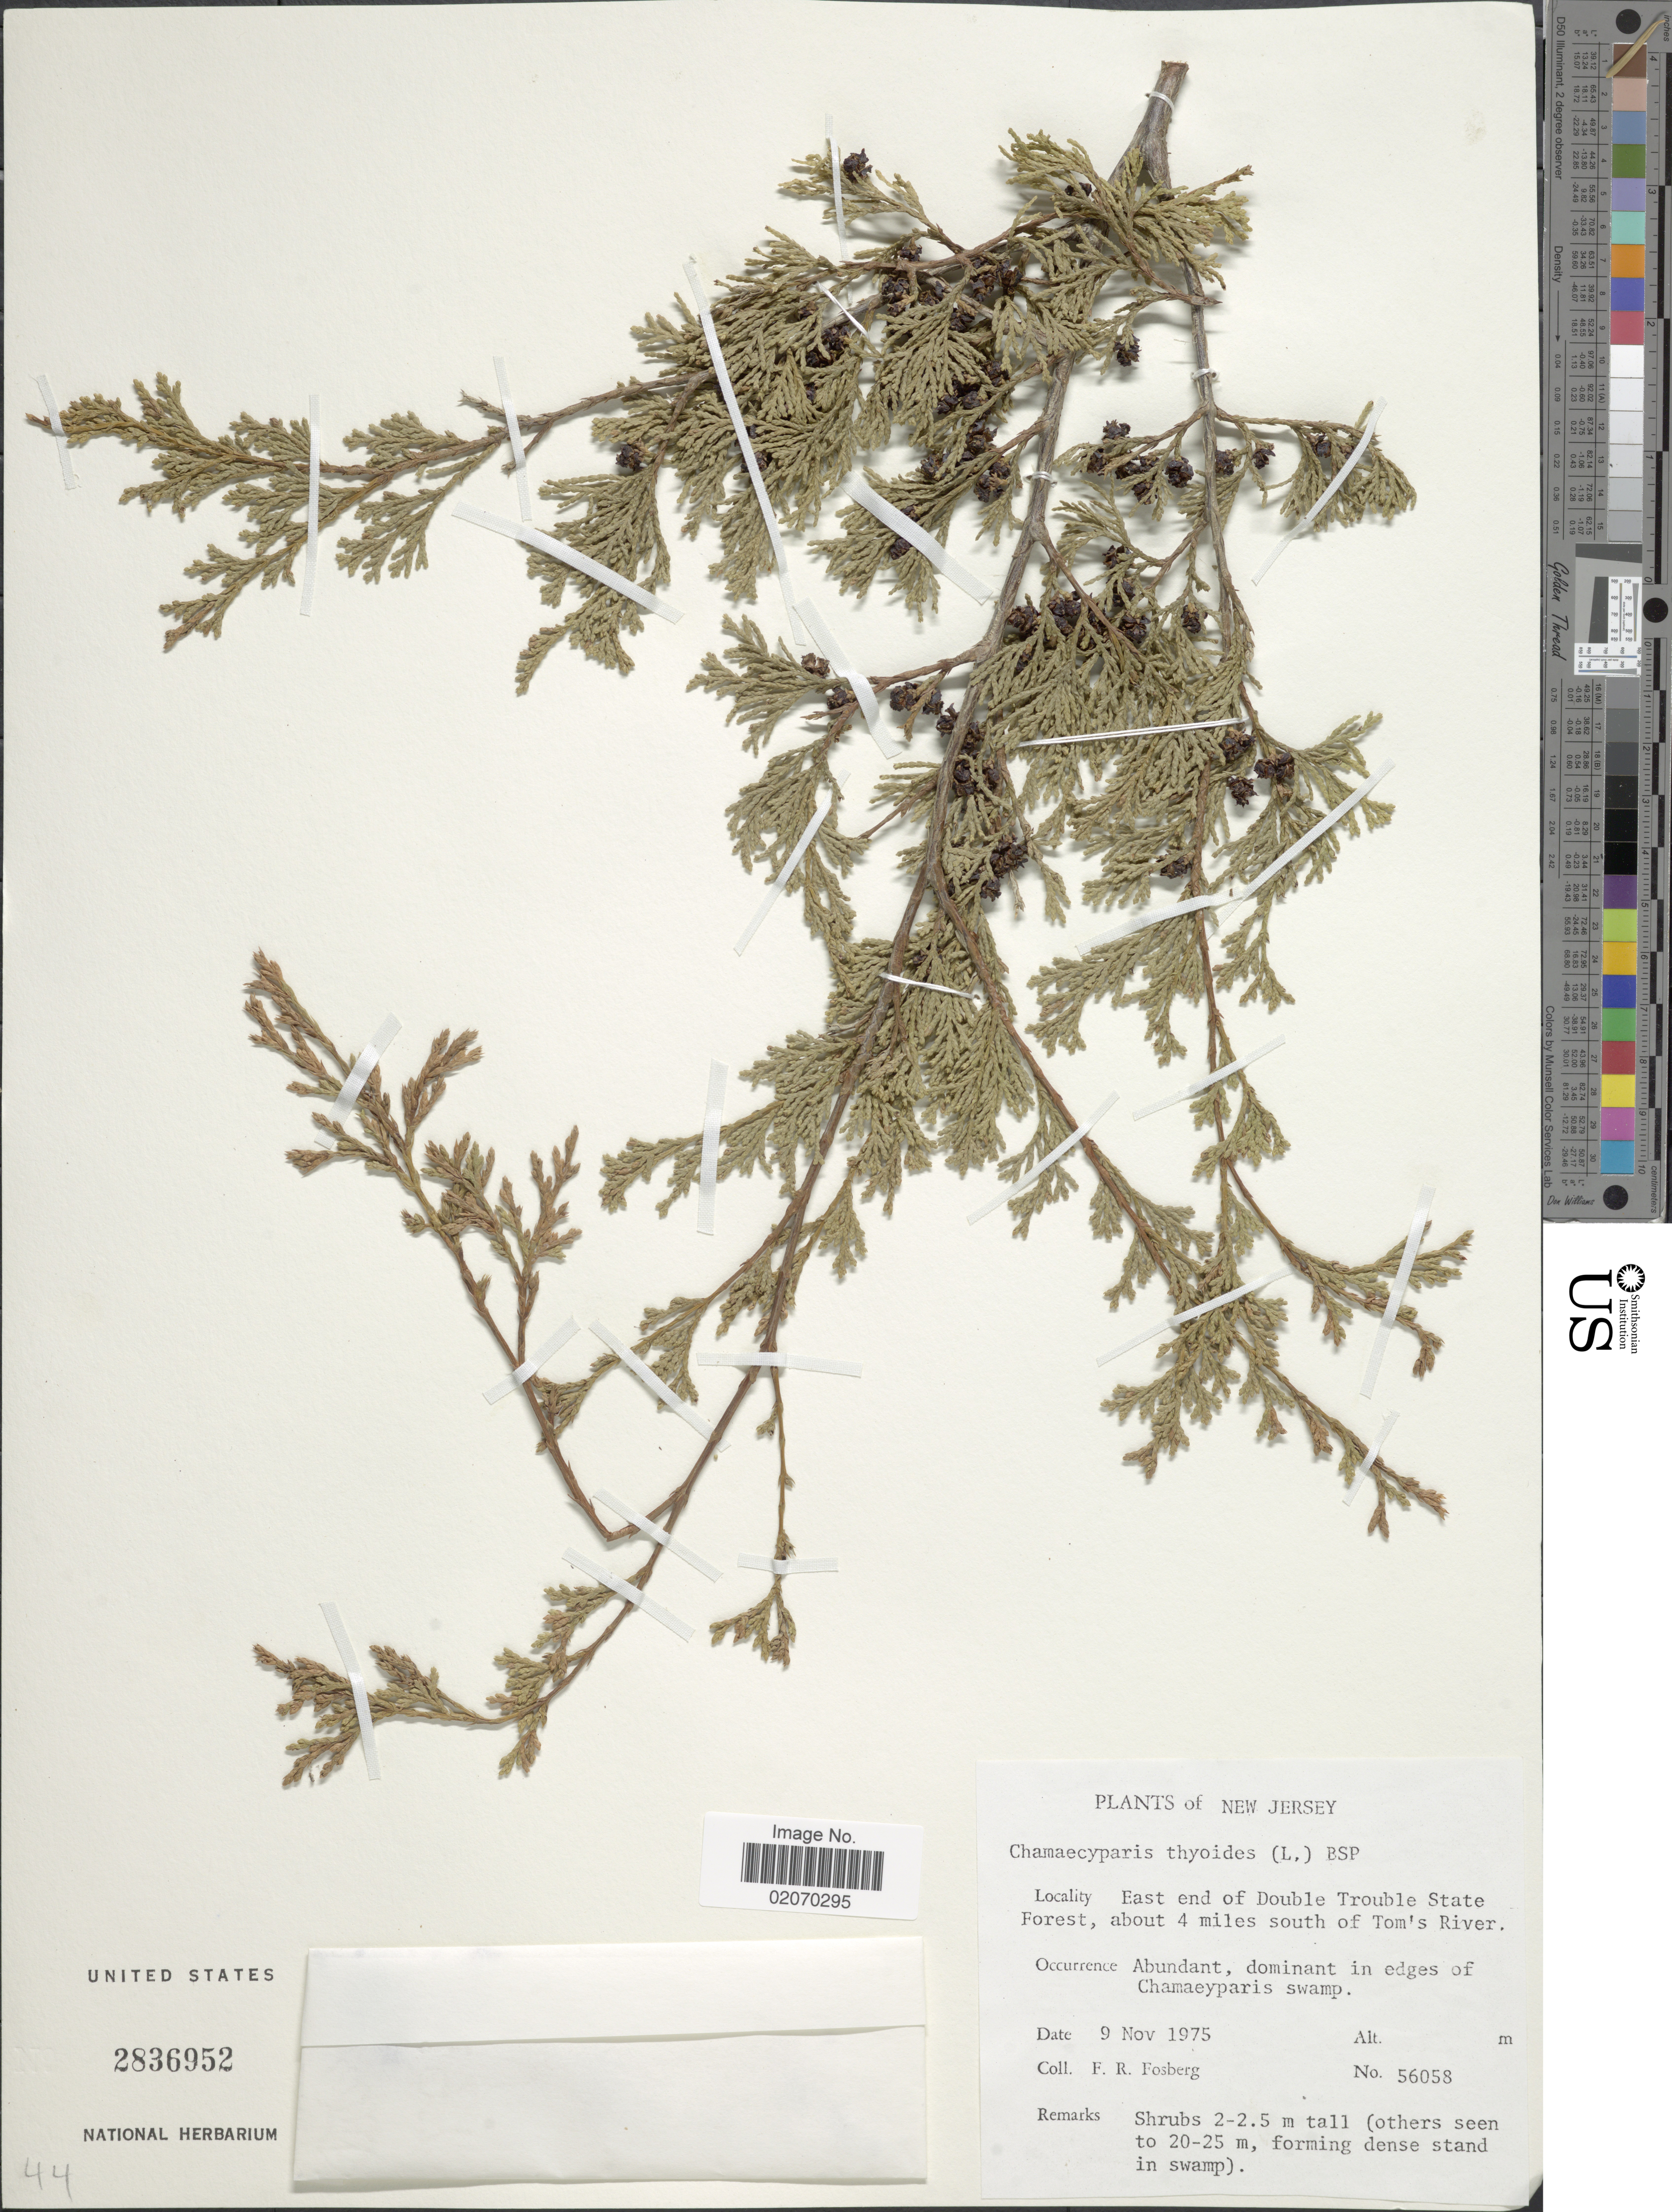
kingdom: Plantae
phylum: Tracheophyta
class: Pinopsida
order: Pinales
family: Cupressaceae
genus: Chamaecyparis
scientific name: Chamaecyparis thyoides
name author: (L.) Britton, Stearns & Poggenb.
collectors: F. R. Fosberg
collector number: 56058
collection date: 1975-11-09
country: United States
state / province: New Jersey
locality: East end of Double Trouble State Forest, about 4 miles south of Tom's River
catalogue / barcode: US 2836952